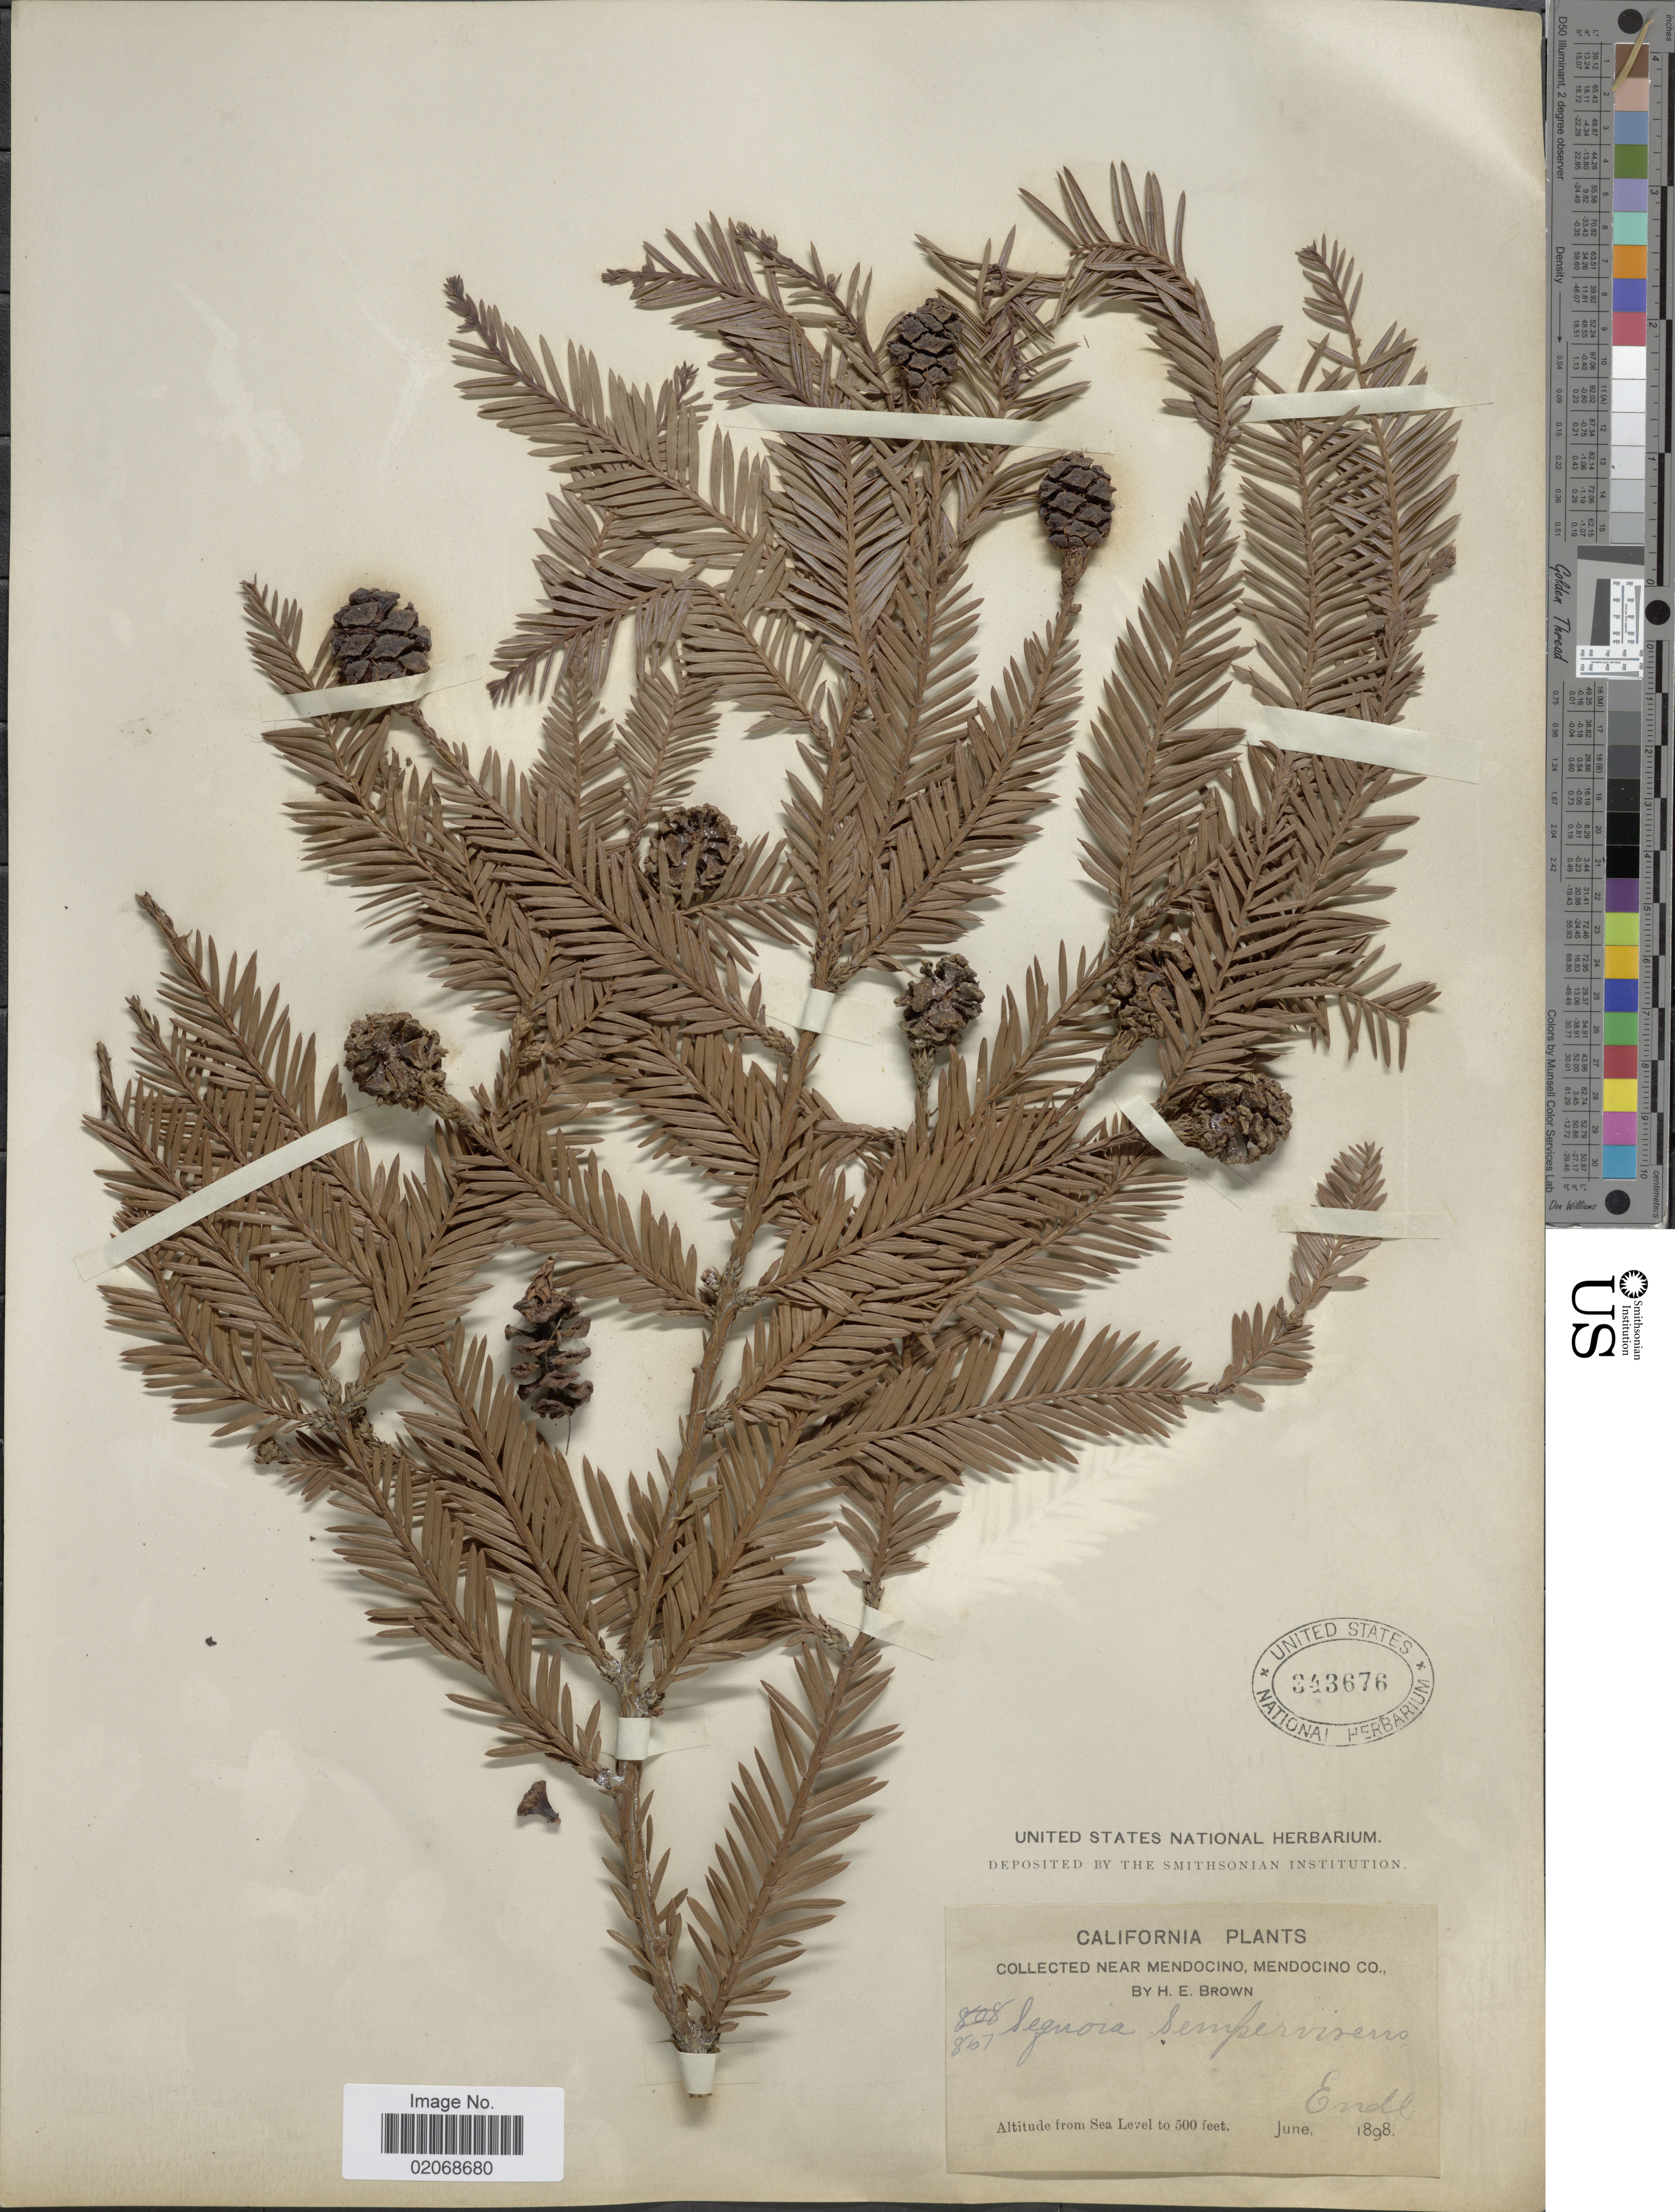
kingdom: Plantae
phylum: Tracheophyta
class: Pinopsida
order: Pinales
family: Cupressaceae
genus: Sequoia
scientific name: Sequoia sempervirens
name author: (D. Don) Endl.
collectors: H. E. Brown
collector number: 867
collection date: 1898-06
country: United States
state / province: California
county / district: Mendocino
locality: Near Mendocino, Mendocino Co.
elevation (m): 152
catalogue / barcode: US 343676